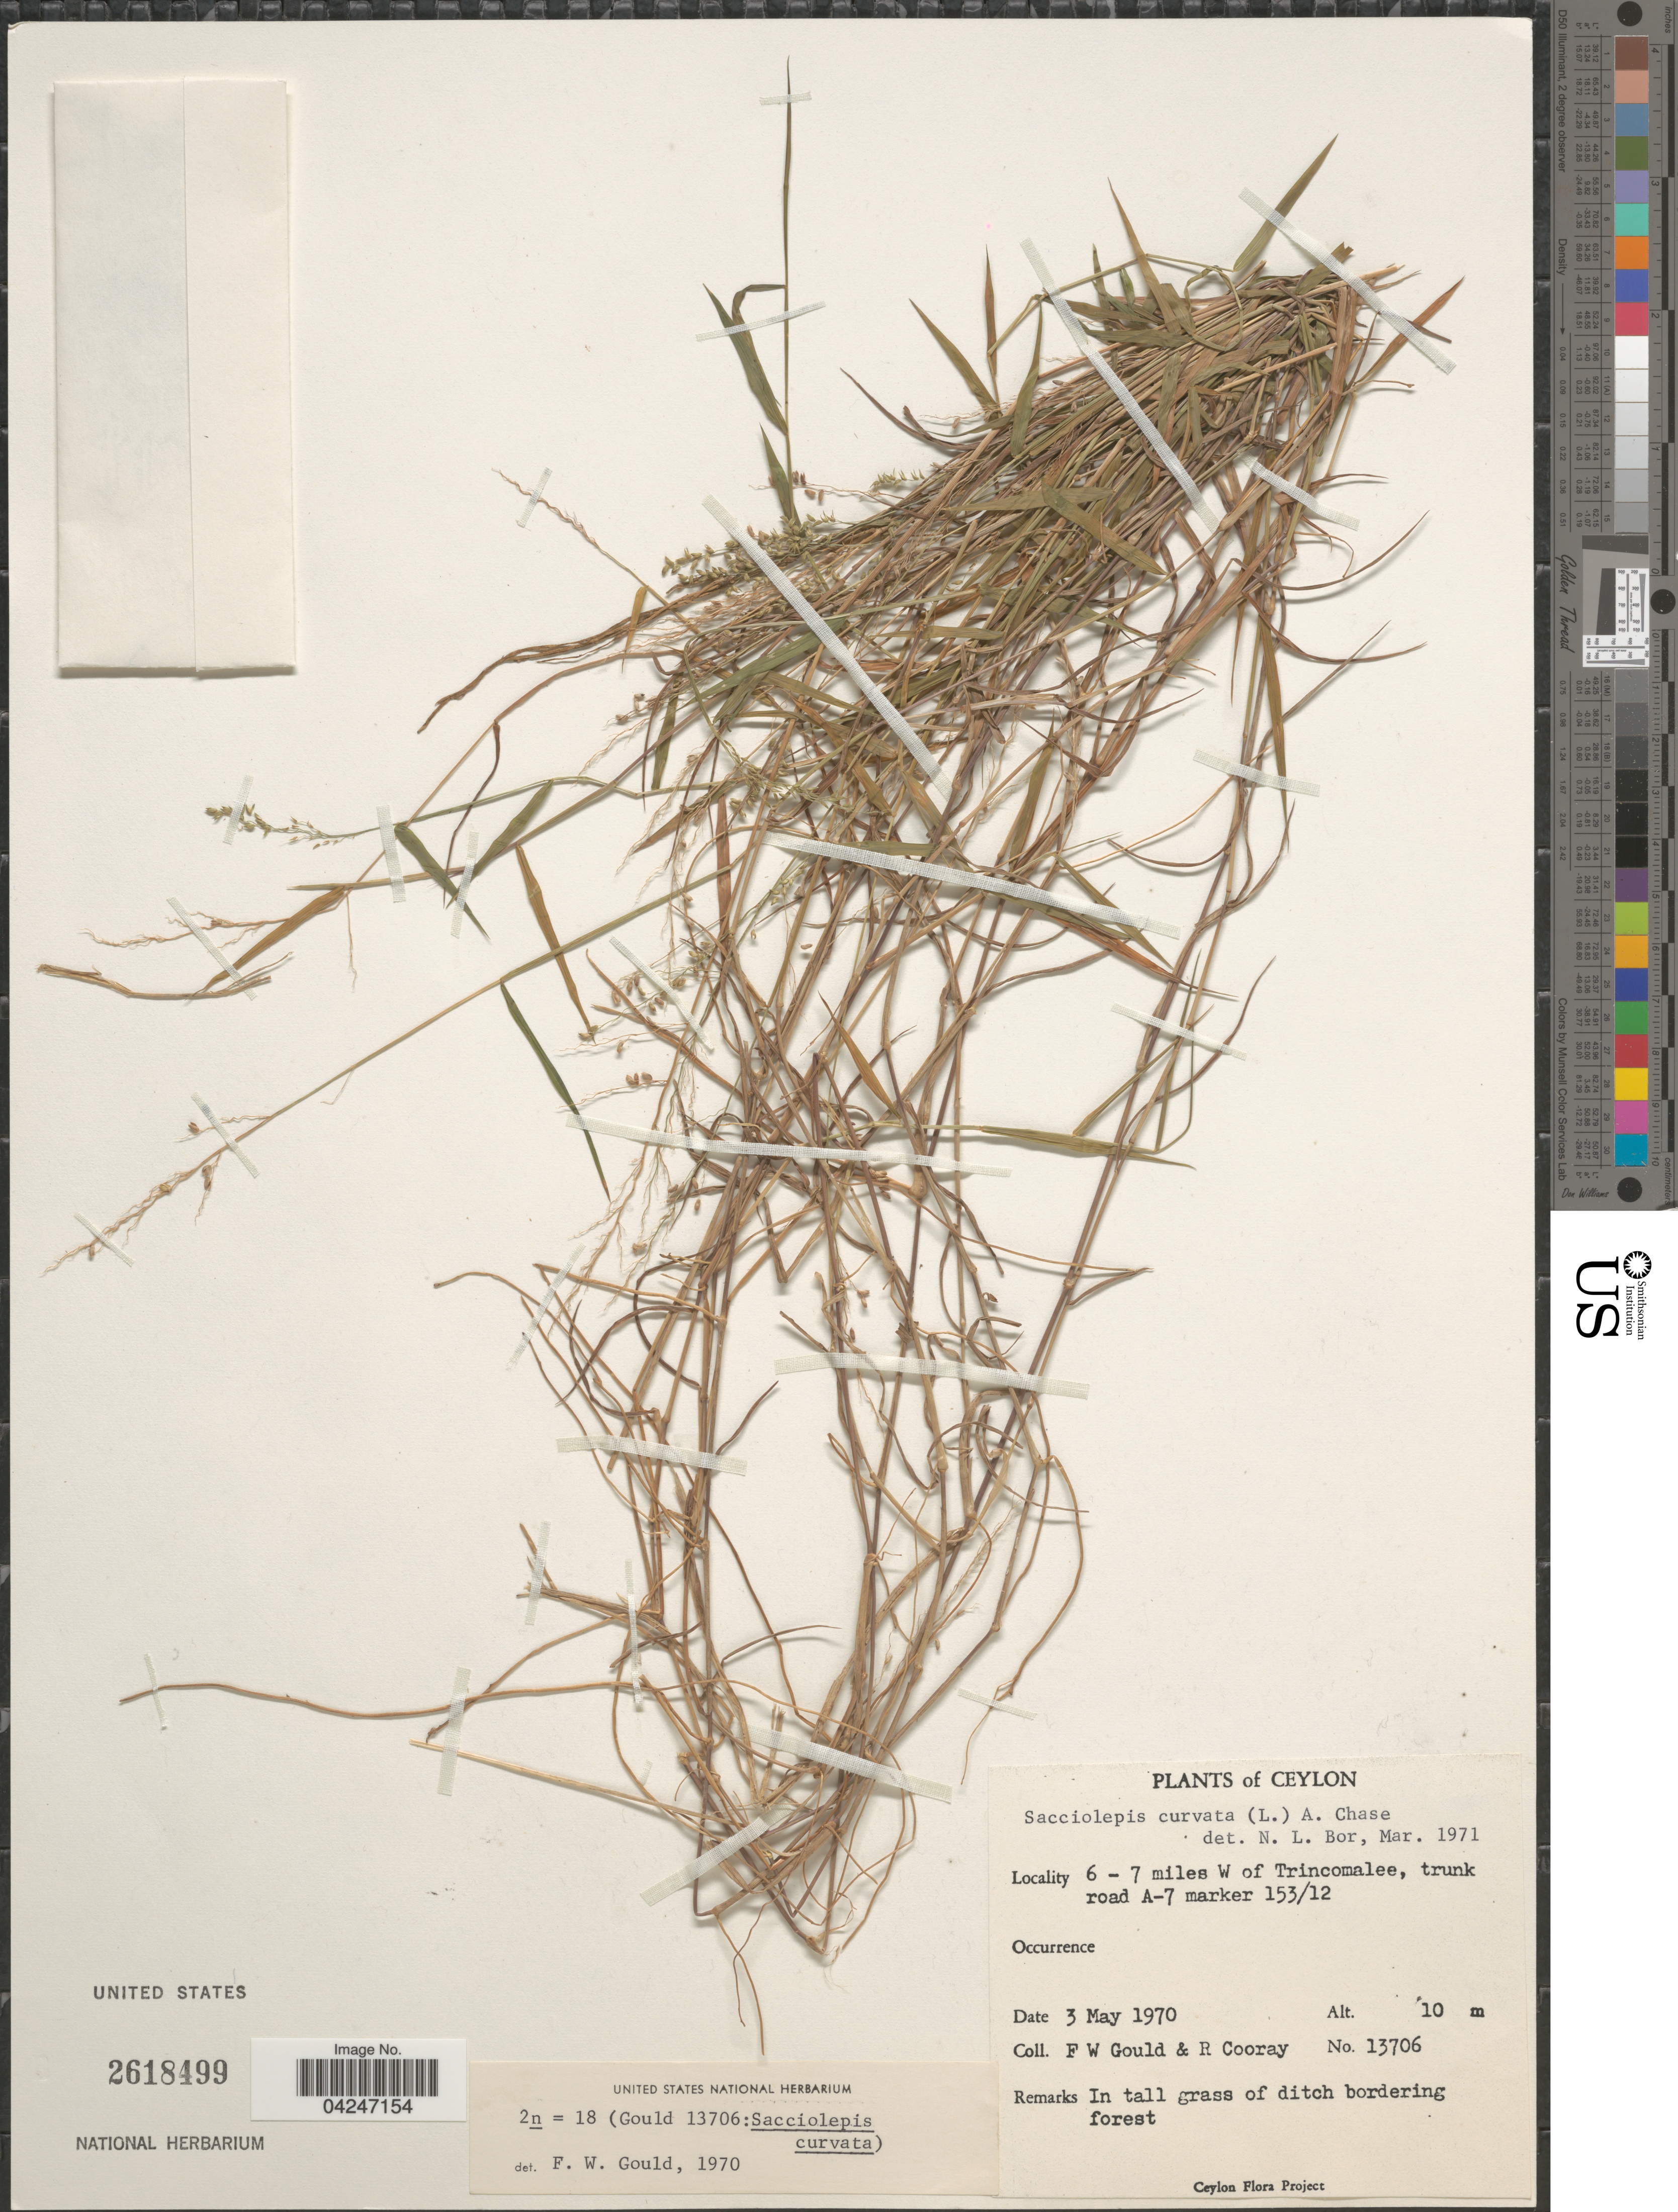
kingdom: Plantae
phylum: Tracheophyta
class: Liliopsida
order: Poales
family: Poaceae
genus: Sacciolepis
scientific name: Sacciolepis curvata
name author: (L.) Chase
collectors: F. W. Gould & R. Cooray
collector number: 13706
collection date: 1970-05-03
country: Sri Lanka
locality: Ceylon. 6 -7 miles W of Trincomalee, trunk road A-7 marker 153/12.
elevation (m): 10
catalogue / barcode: US 2618499